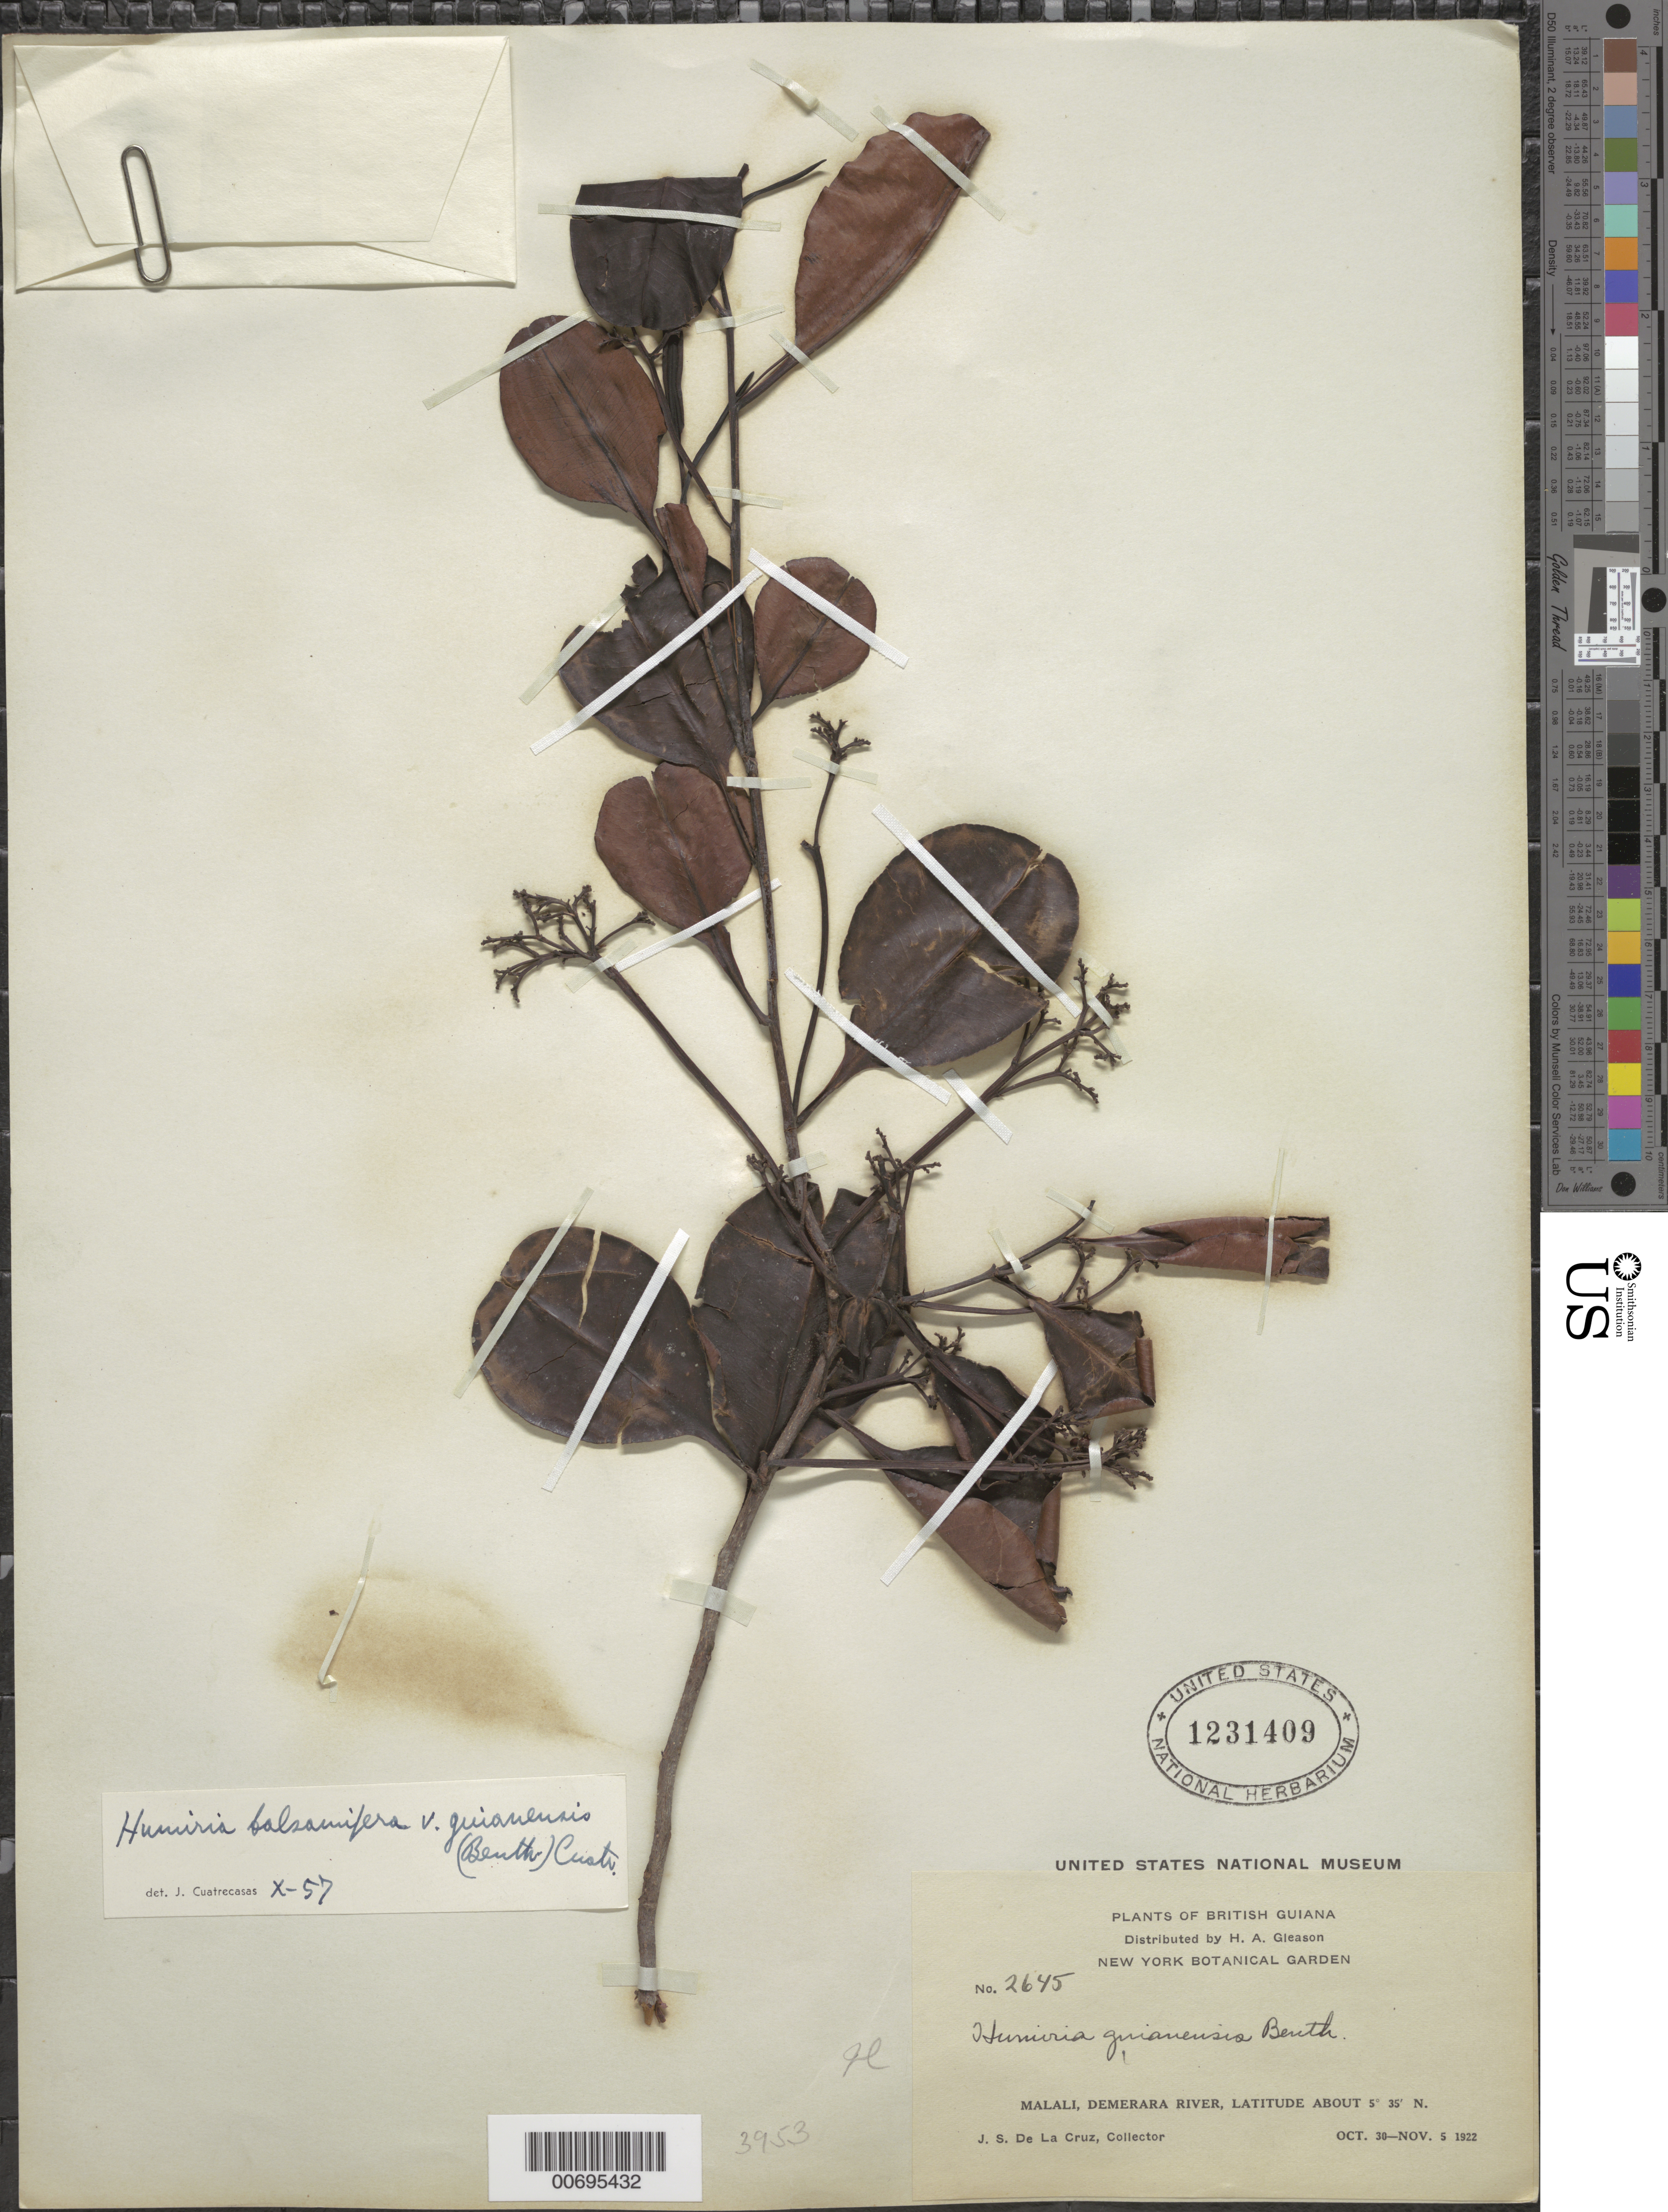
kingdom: Plantae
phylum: Tracheophyta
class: Magnoliopsida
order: Malpighiales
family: Humiriaceae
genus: Humiria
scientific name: Humiria balsamifera var. guianensis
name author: (Benth.) Cuatrec.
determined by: Cuatrecasas, J.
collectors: J. S. de la Cruz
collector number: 2645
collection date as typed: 30-Oct-22 to 5-Nov-22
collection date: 1922-10-30/1922-11-05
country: Guyana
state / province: U. Demerara-Berbice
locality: Malali, Demerara R.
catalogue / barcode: US 1231409